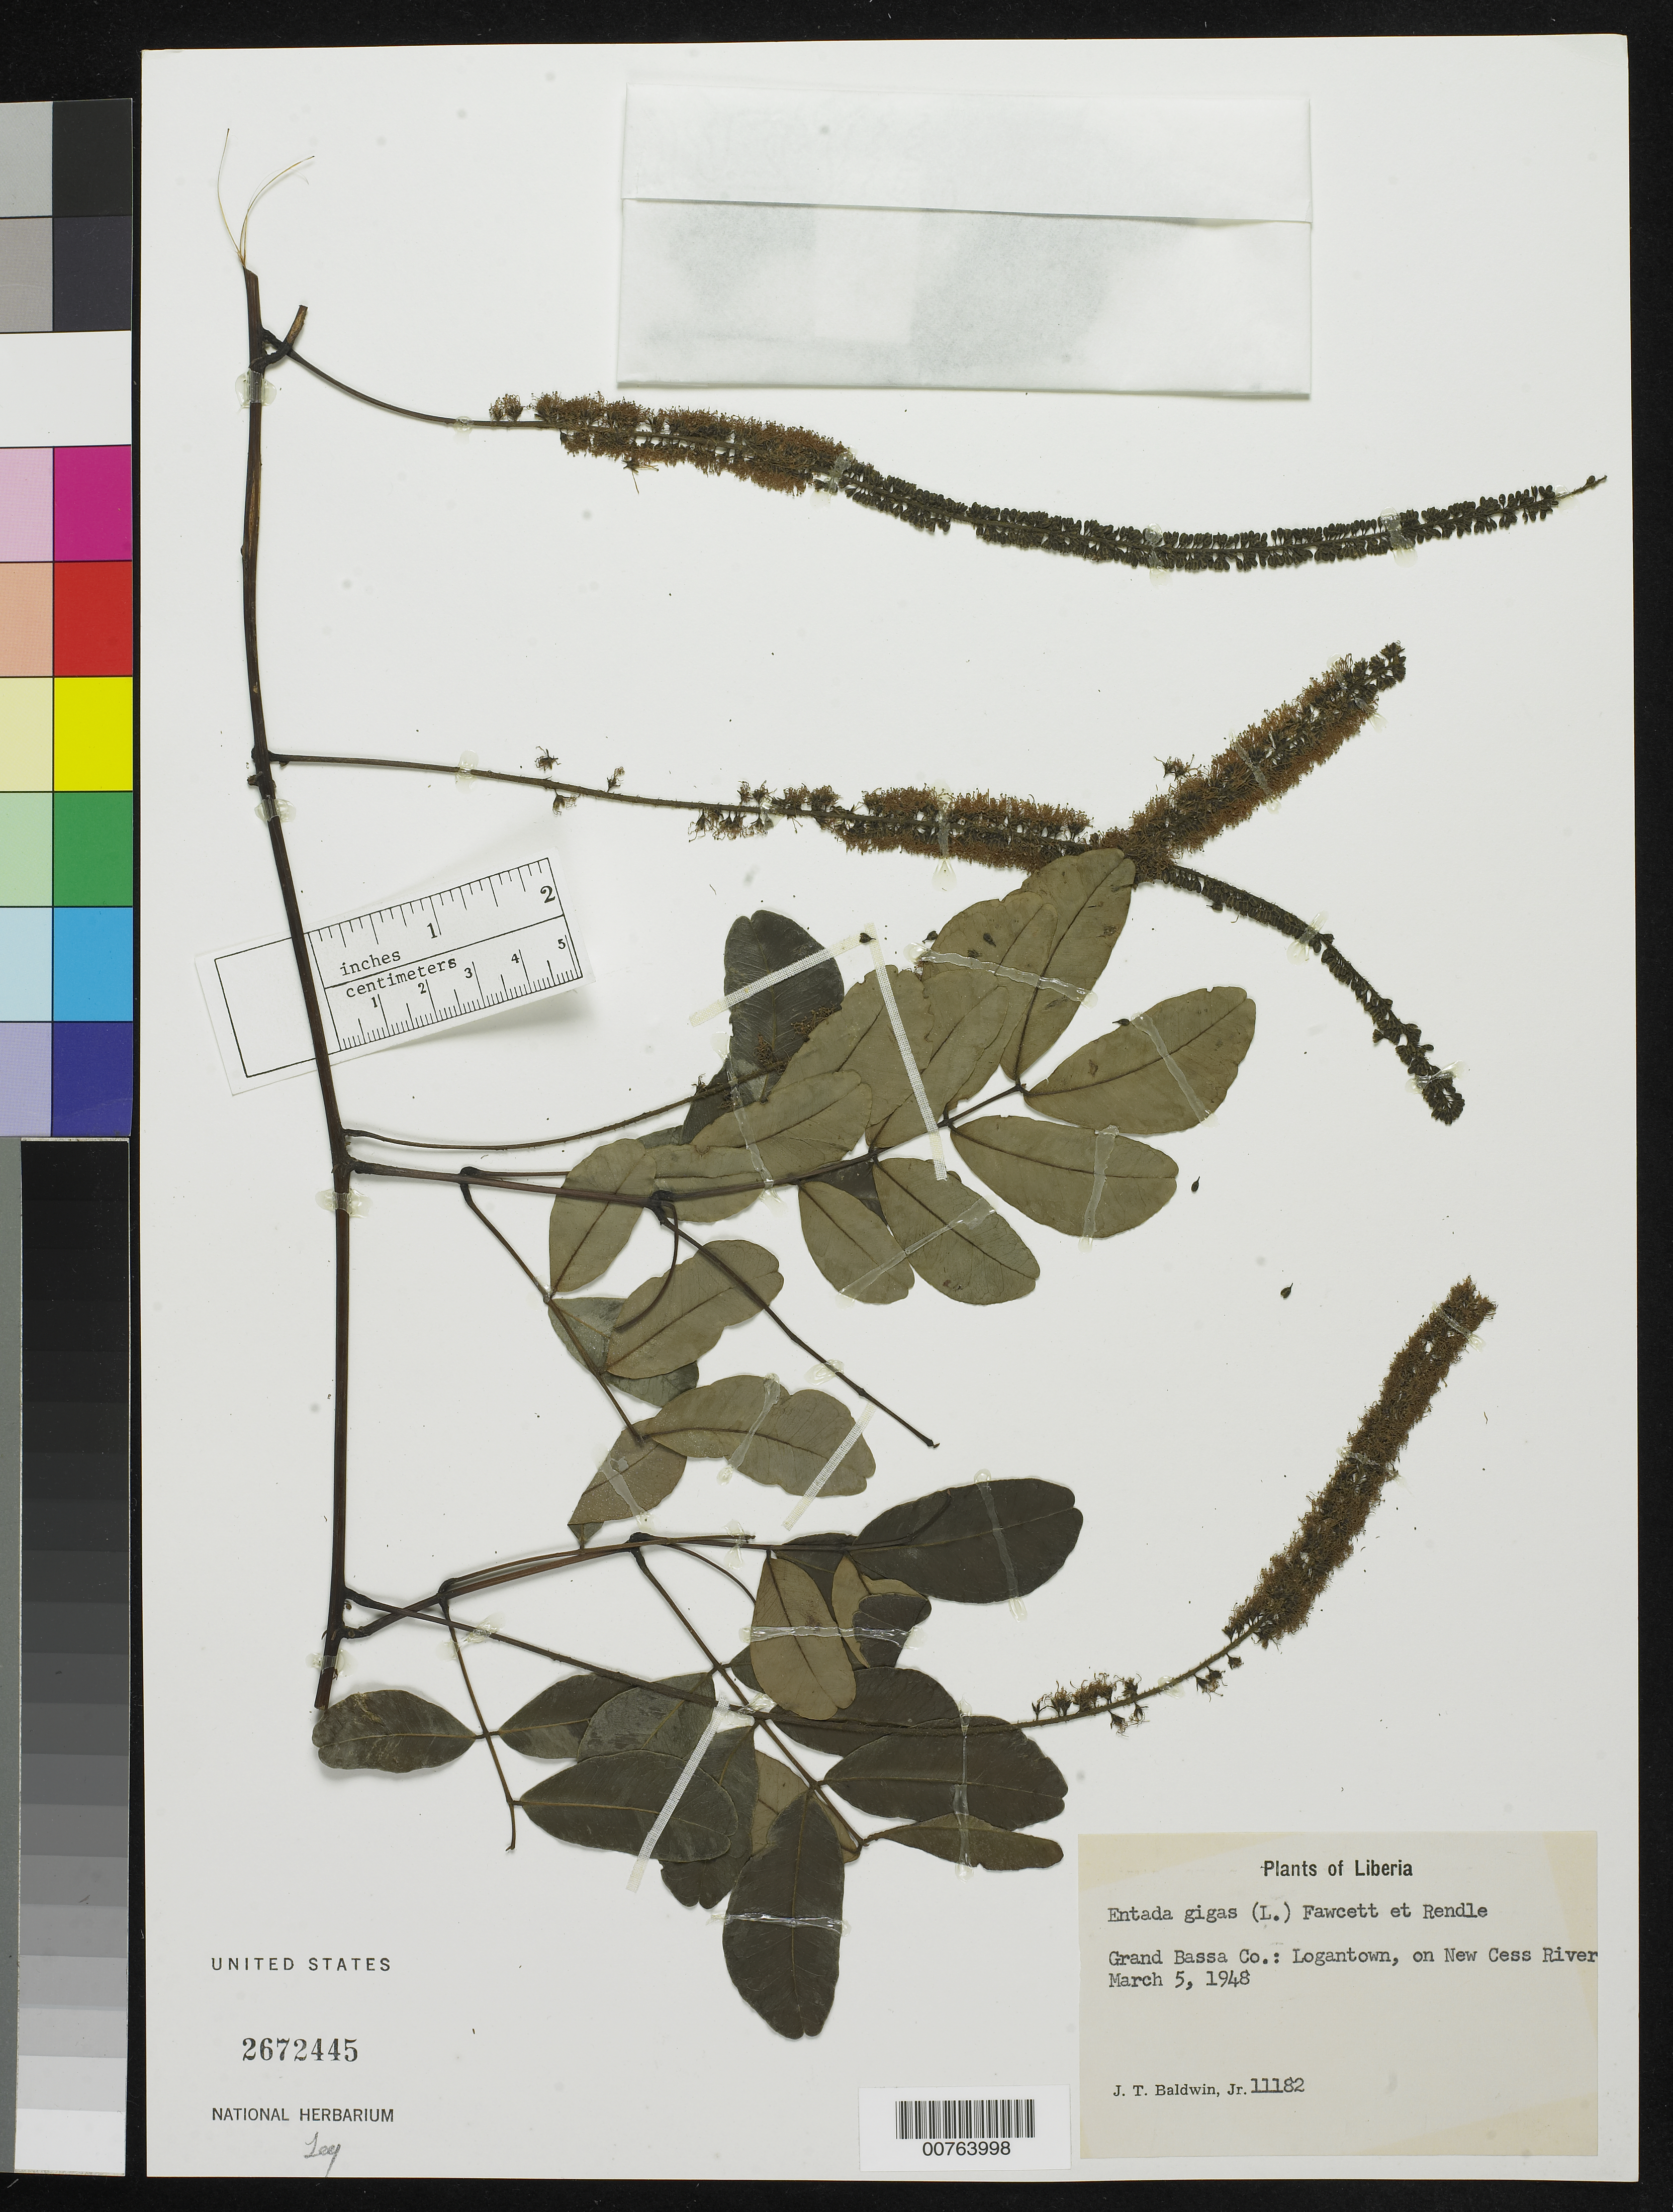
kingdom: Plantae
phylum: Tracheophyta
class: Magnoliopsida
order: Fabales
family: Fabaceae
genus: Entada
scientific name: Entada gigas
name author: (L.) Fawc. & Rendle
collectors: J. T. Baldwin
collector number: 11182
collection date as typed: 5 Mar 1948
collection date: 1948-03-05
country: Liberia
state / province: Grand Bassa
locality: Logantown, on New Cess River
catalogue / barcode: US 2672445